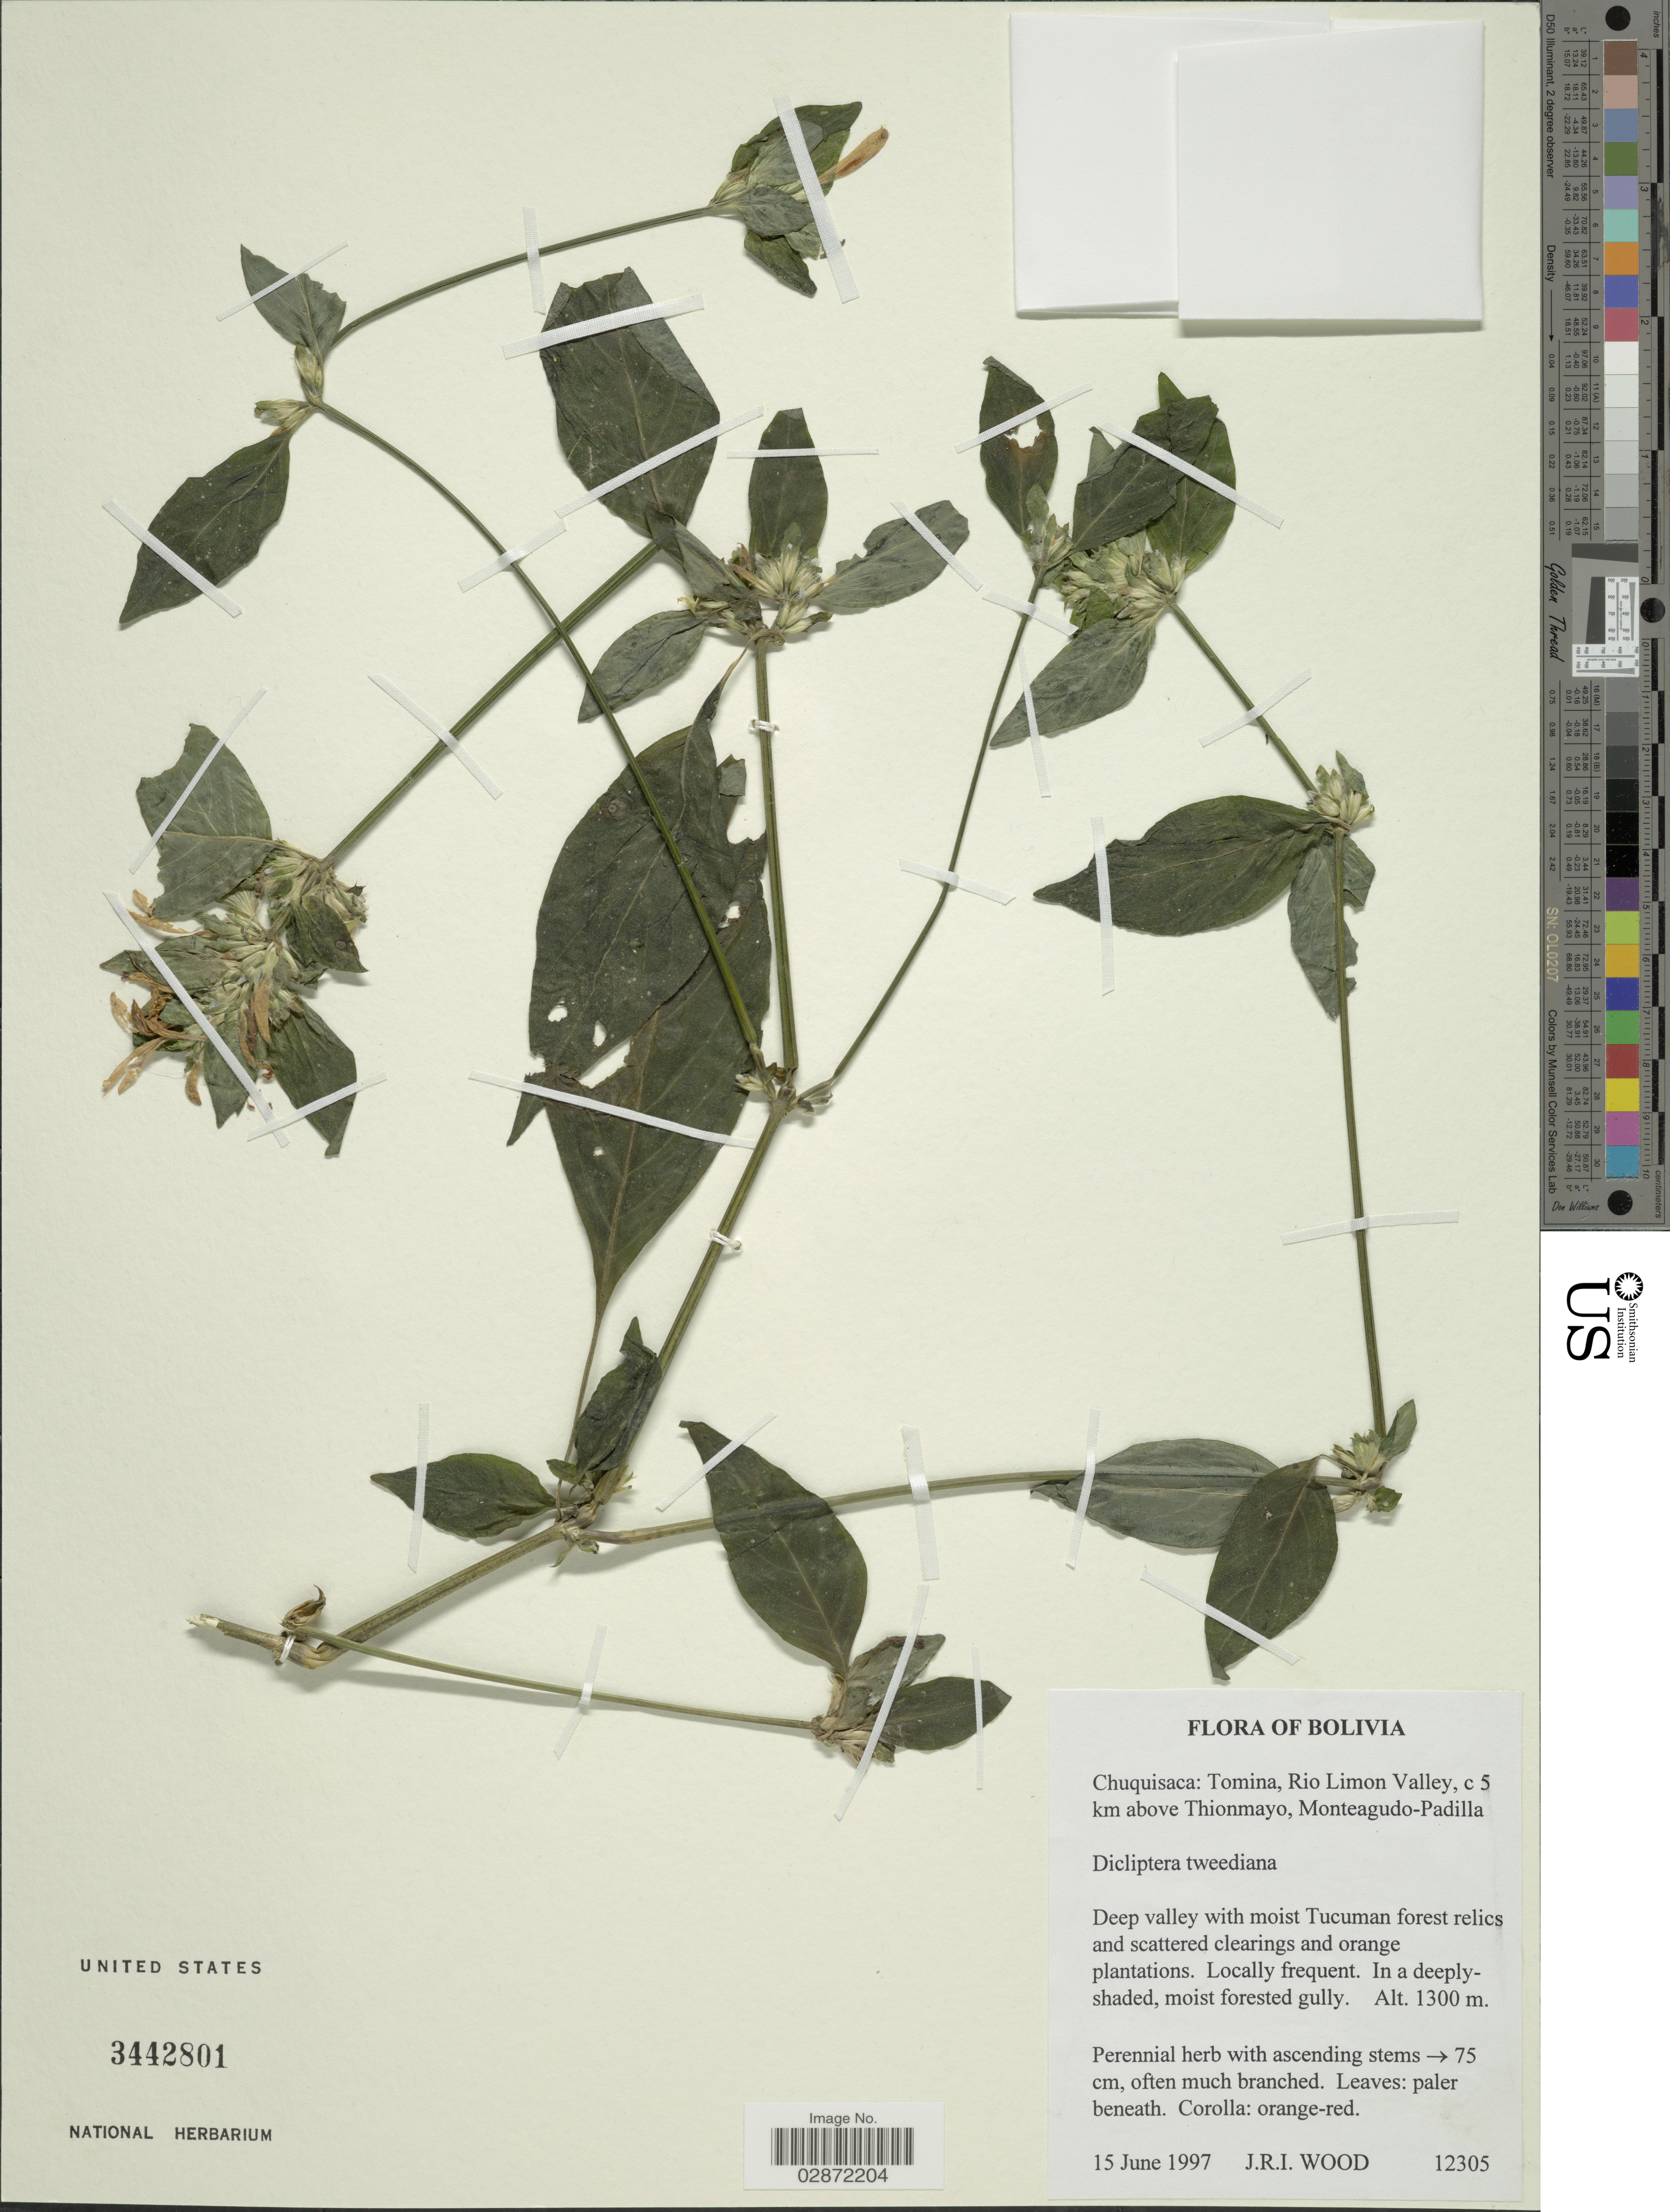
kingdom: Plantae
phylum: Tracheophyta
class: Magnoliopsida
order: Lamiales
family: Acanthaceae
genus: Dicliptera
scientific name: Dicliptera squarrosa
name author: Nees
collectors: J. R. I. Wood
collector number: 12305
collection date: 1997-06-15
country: Bolivia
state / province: Chuquisaca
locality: Tomina, Rio Limon Valley, c 5 km above Thionmayo, Monteagudo-Padilla.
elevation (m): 1300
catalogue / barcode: US 3442801